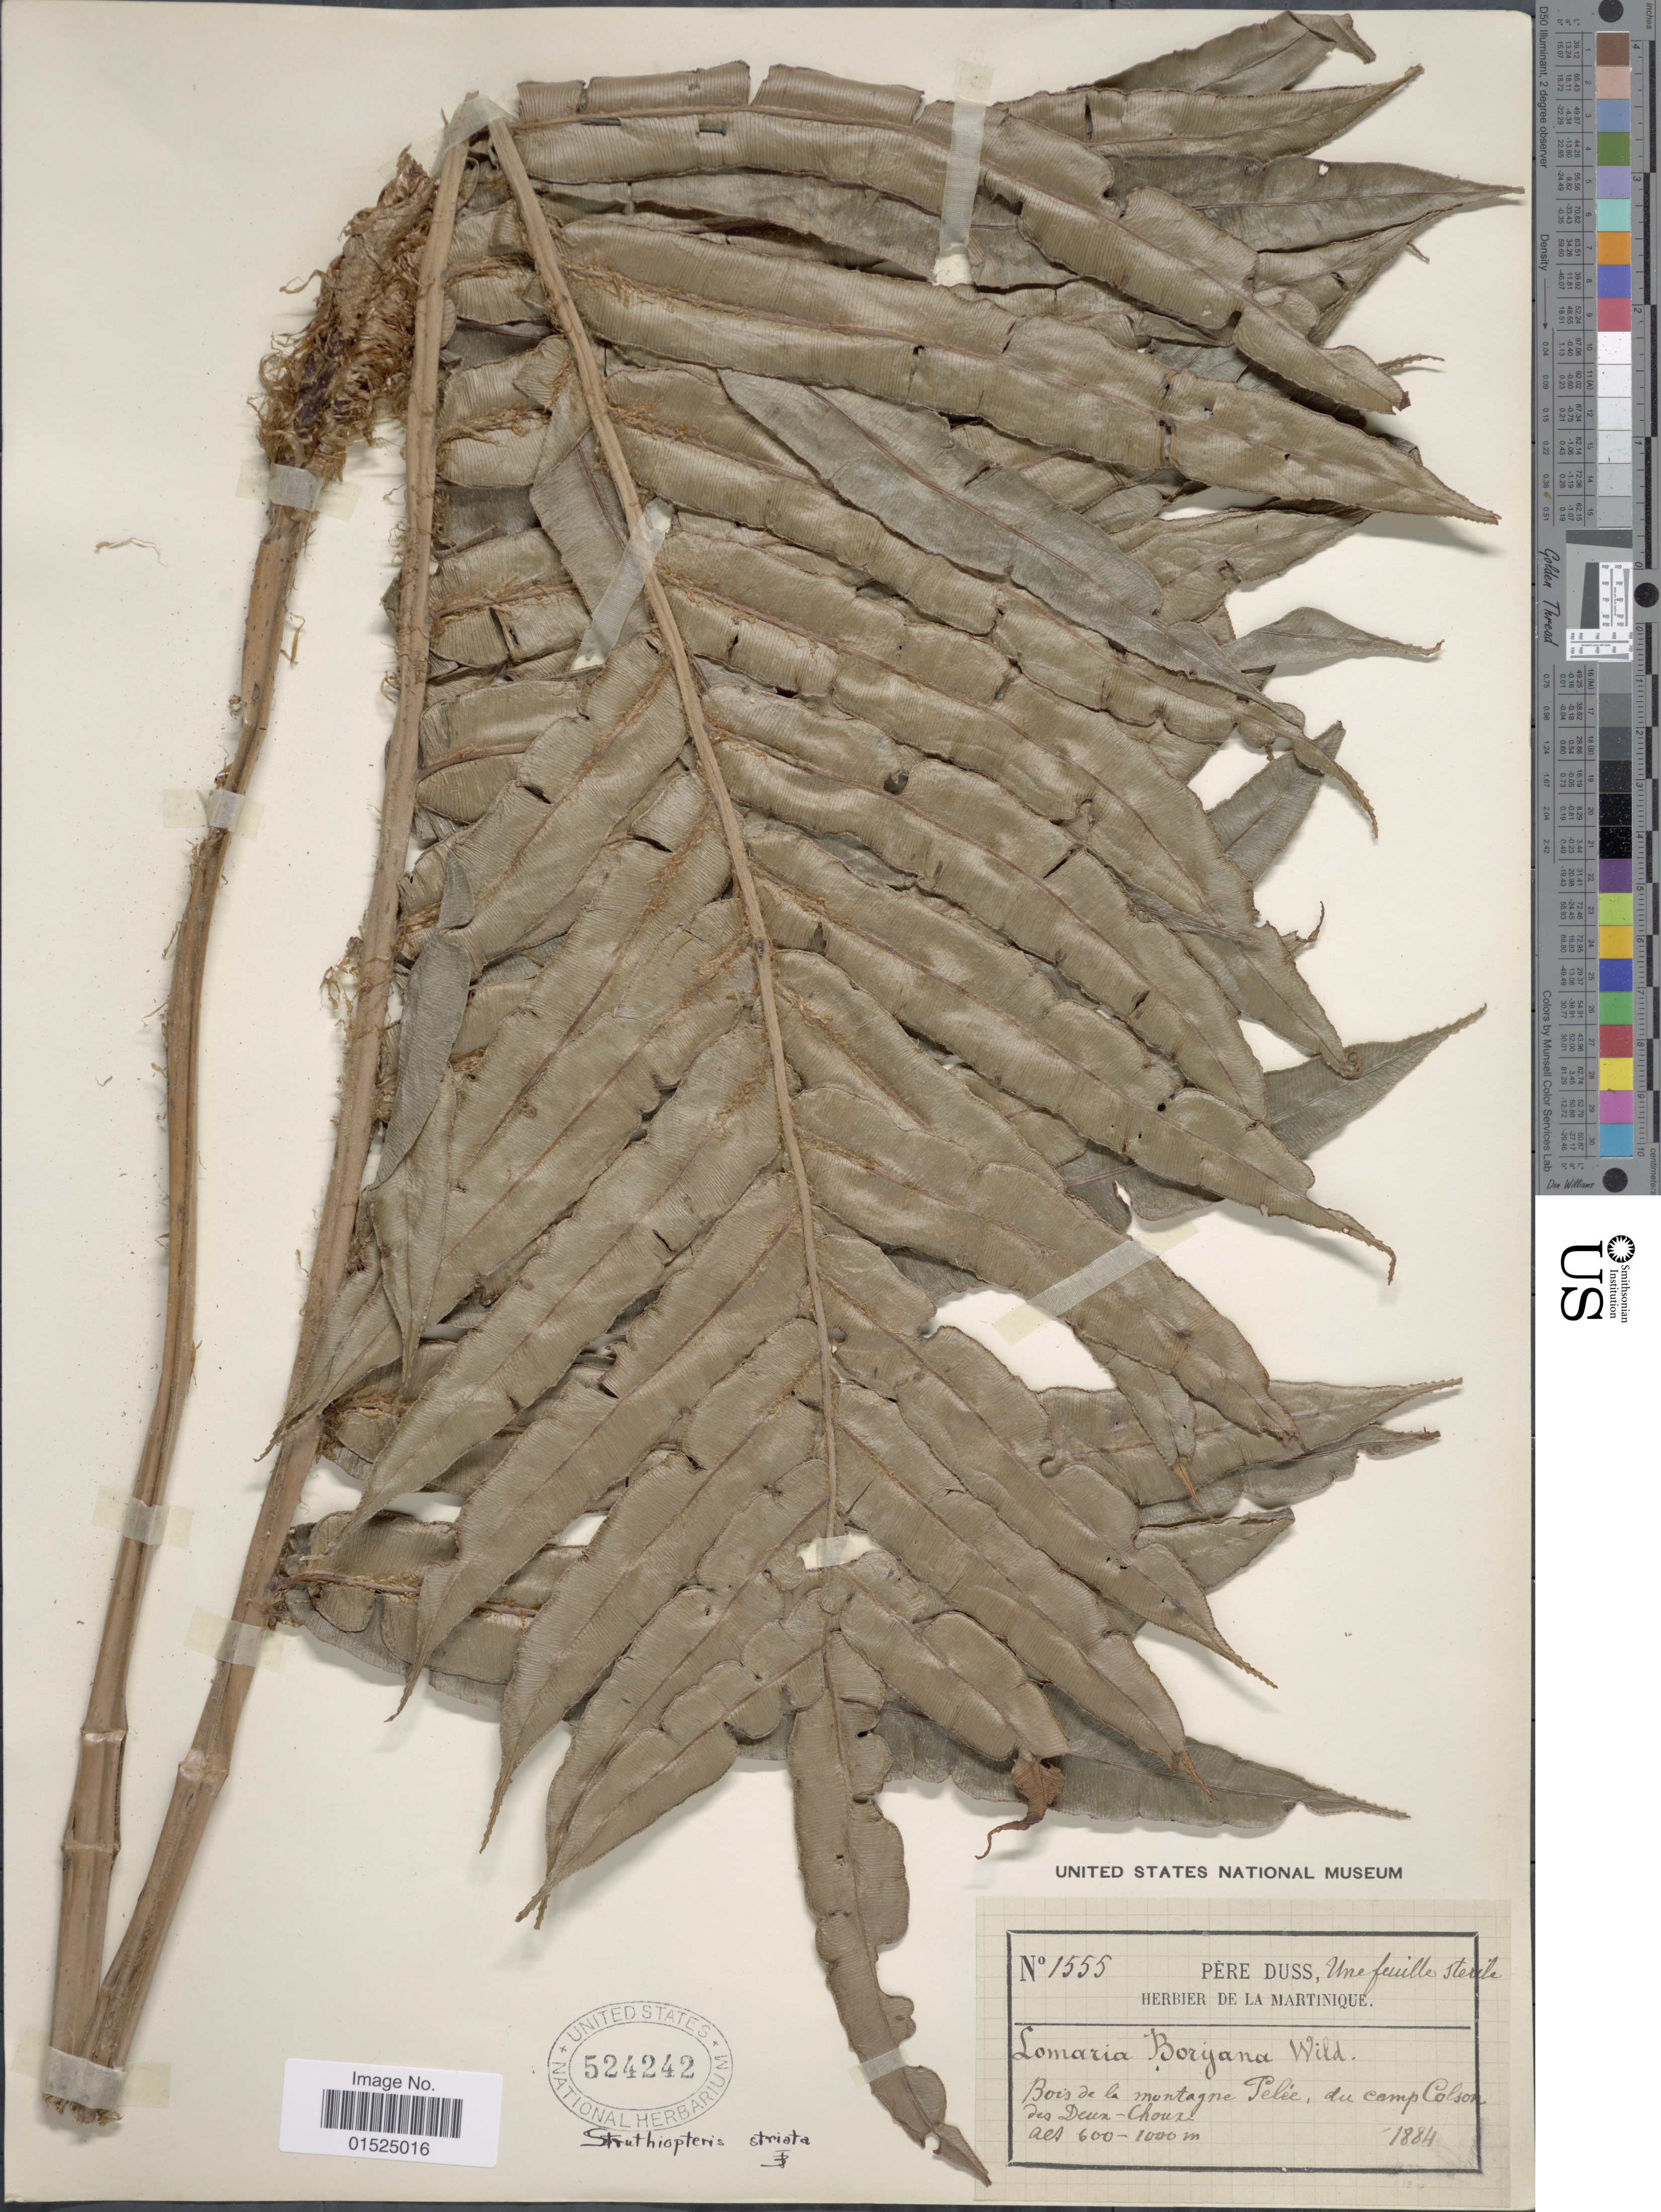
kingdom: Plantae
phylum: Tracheophyta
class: Polypodiopsida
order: Polypodiales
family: Blechnaceae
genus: Blechnum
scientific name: Blechnum ryanii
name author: Hieron.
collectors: Père Duss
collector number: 1555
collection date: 1884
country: Martinique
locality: Bois de la Montagne Peler, du camp Colson des Deuz- Choux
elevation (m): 600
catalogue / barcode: US 524242